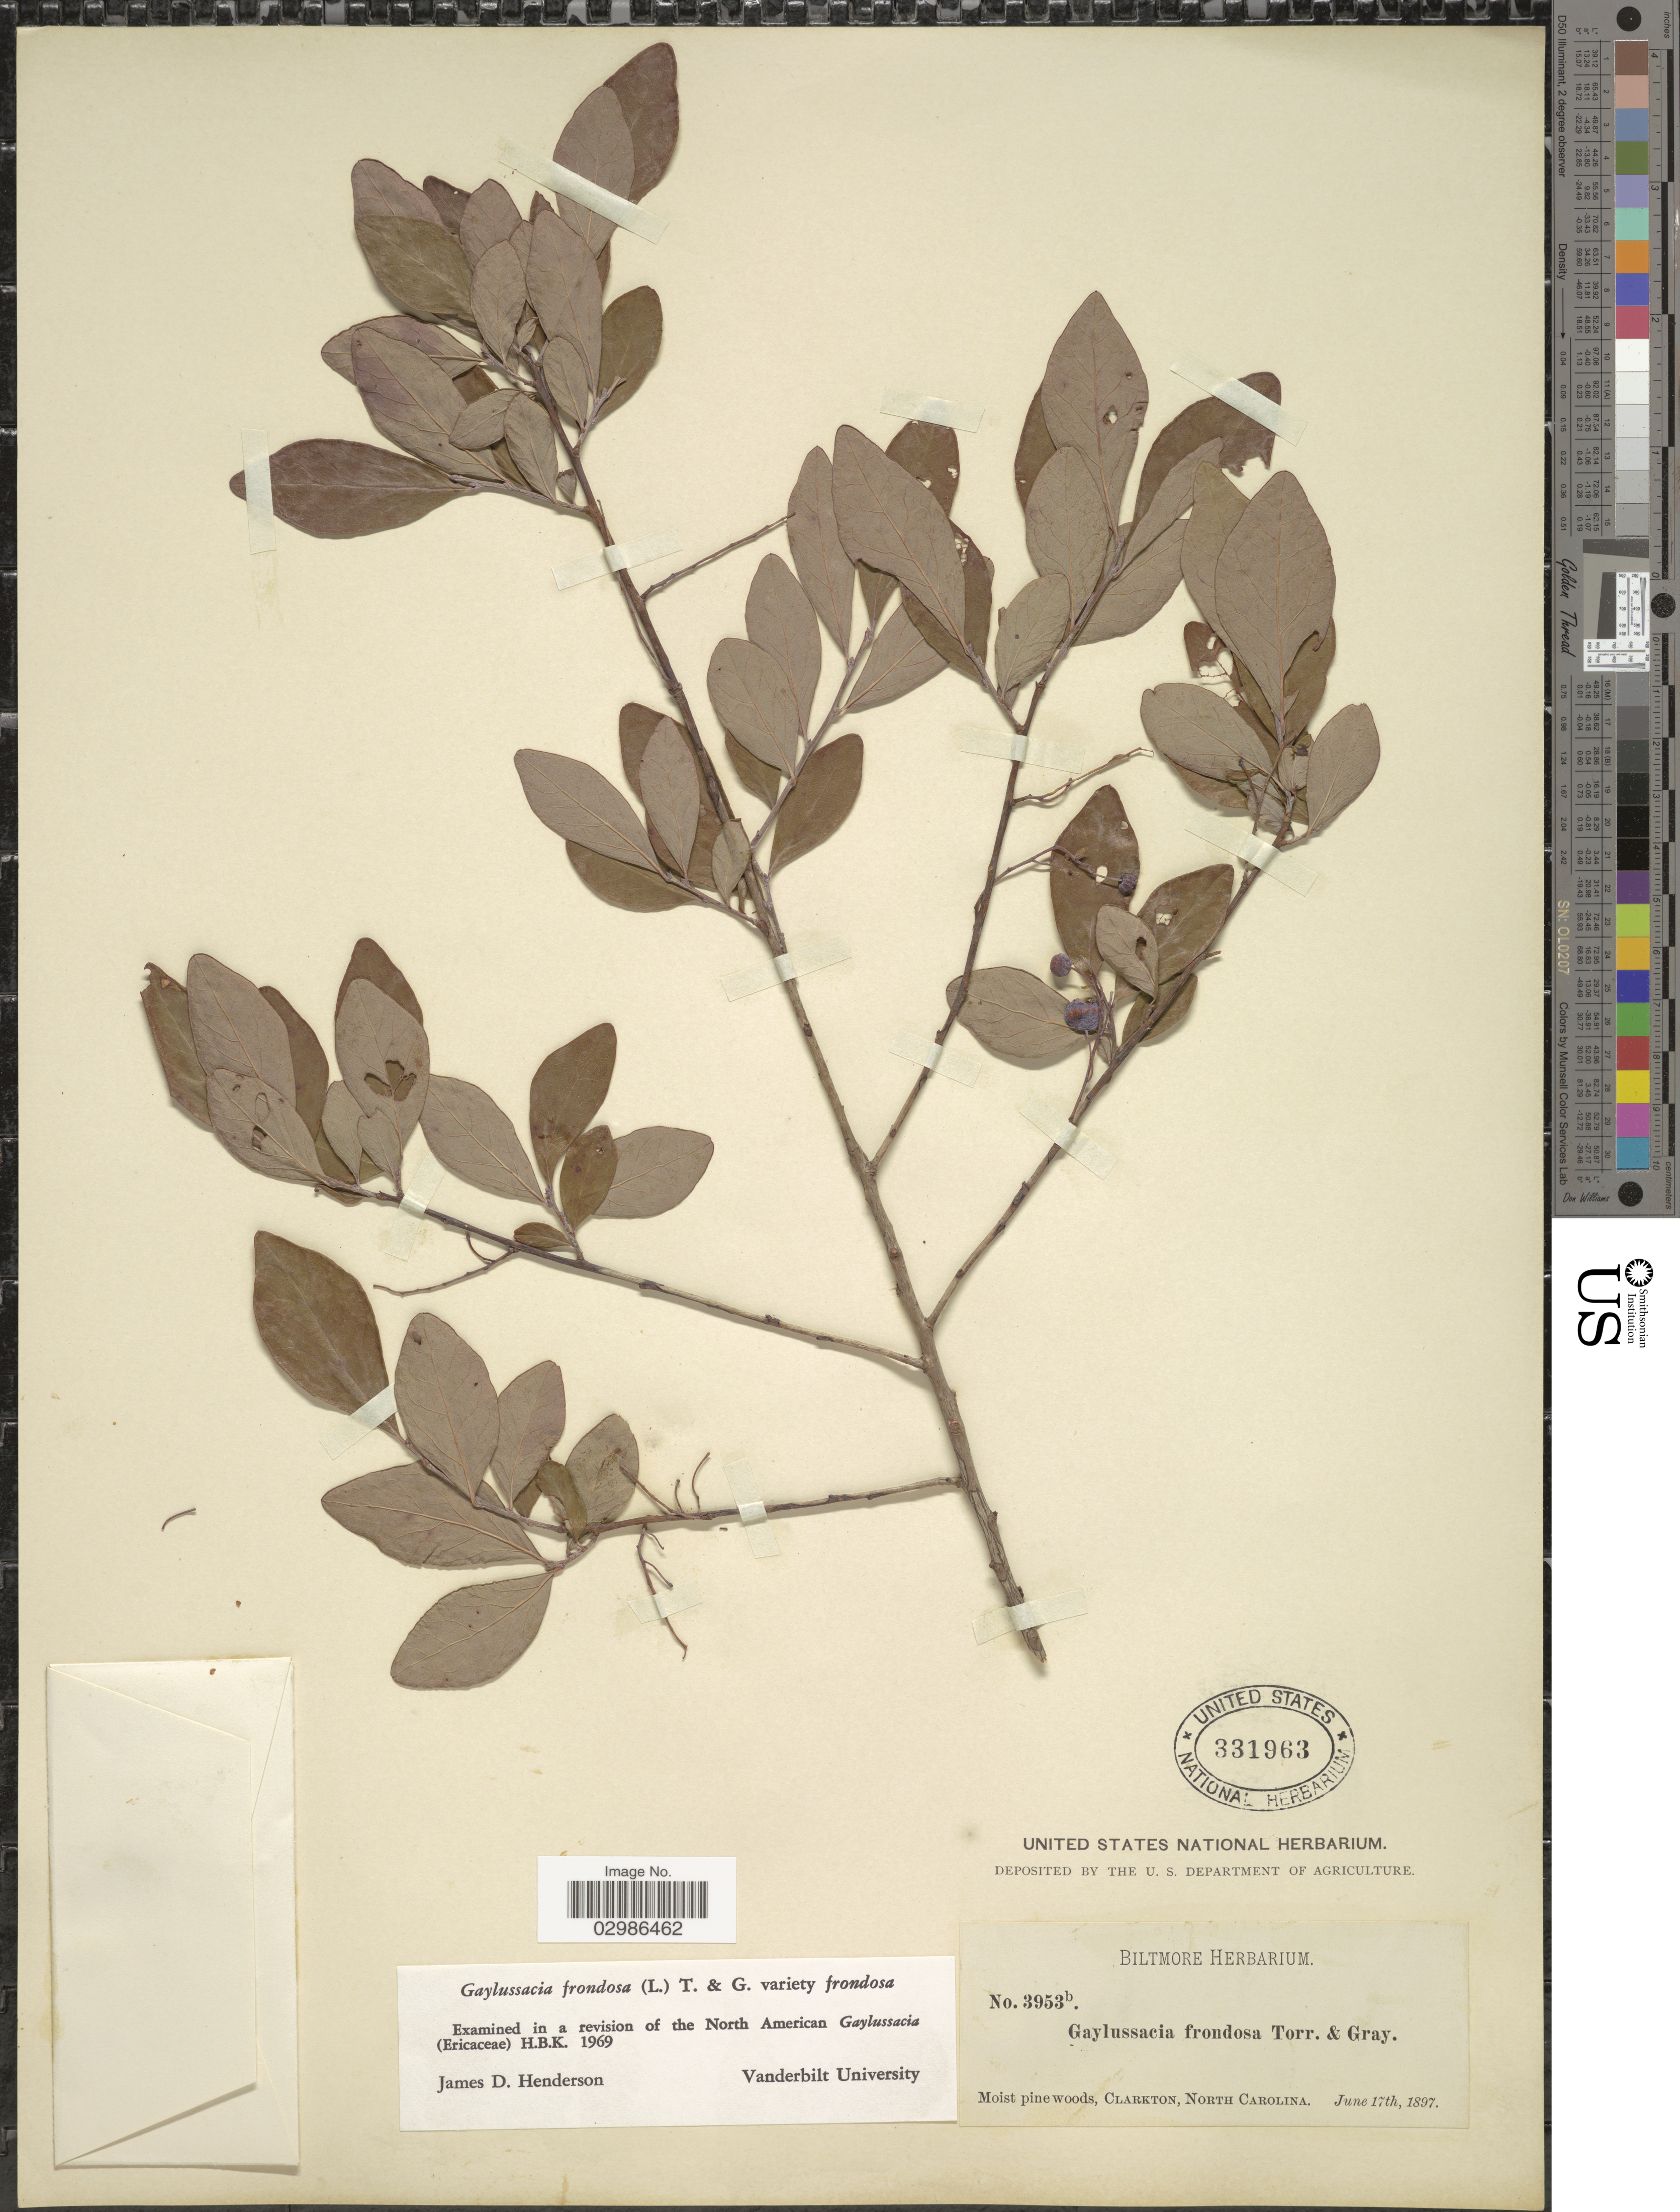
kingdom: Plantae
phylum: Tracheophyta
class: Magnoliopsida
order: Ericales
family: Ericaceae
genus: Gaylussacia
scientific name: Gaylussacia frondosa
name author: (L.) Torr. & A. Gray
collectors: ex herb. Biltmore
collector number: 3953b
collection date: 1897-06-17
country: United States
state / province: North Carolina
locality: Clarkton.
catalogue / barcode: US 331963